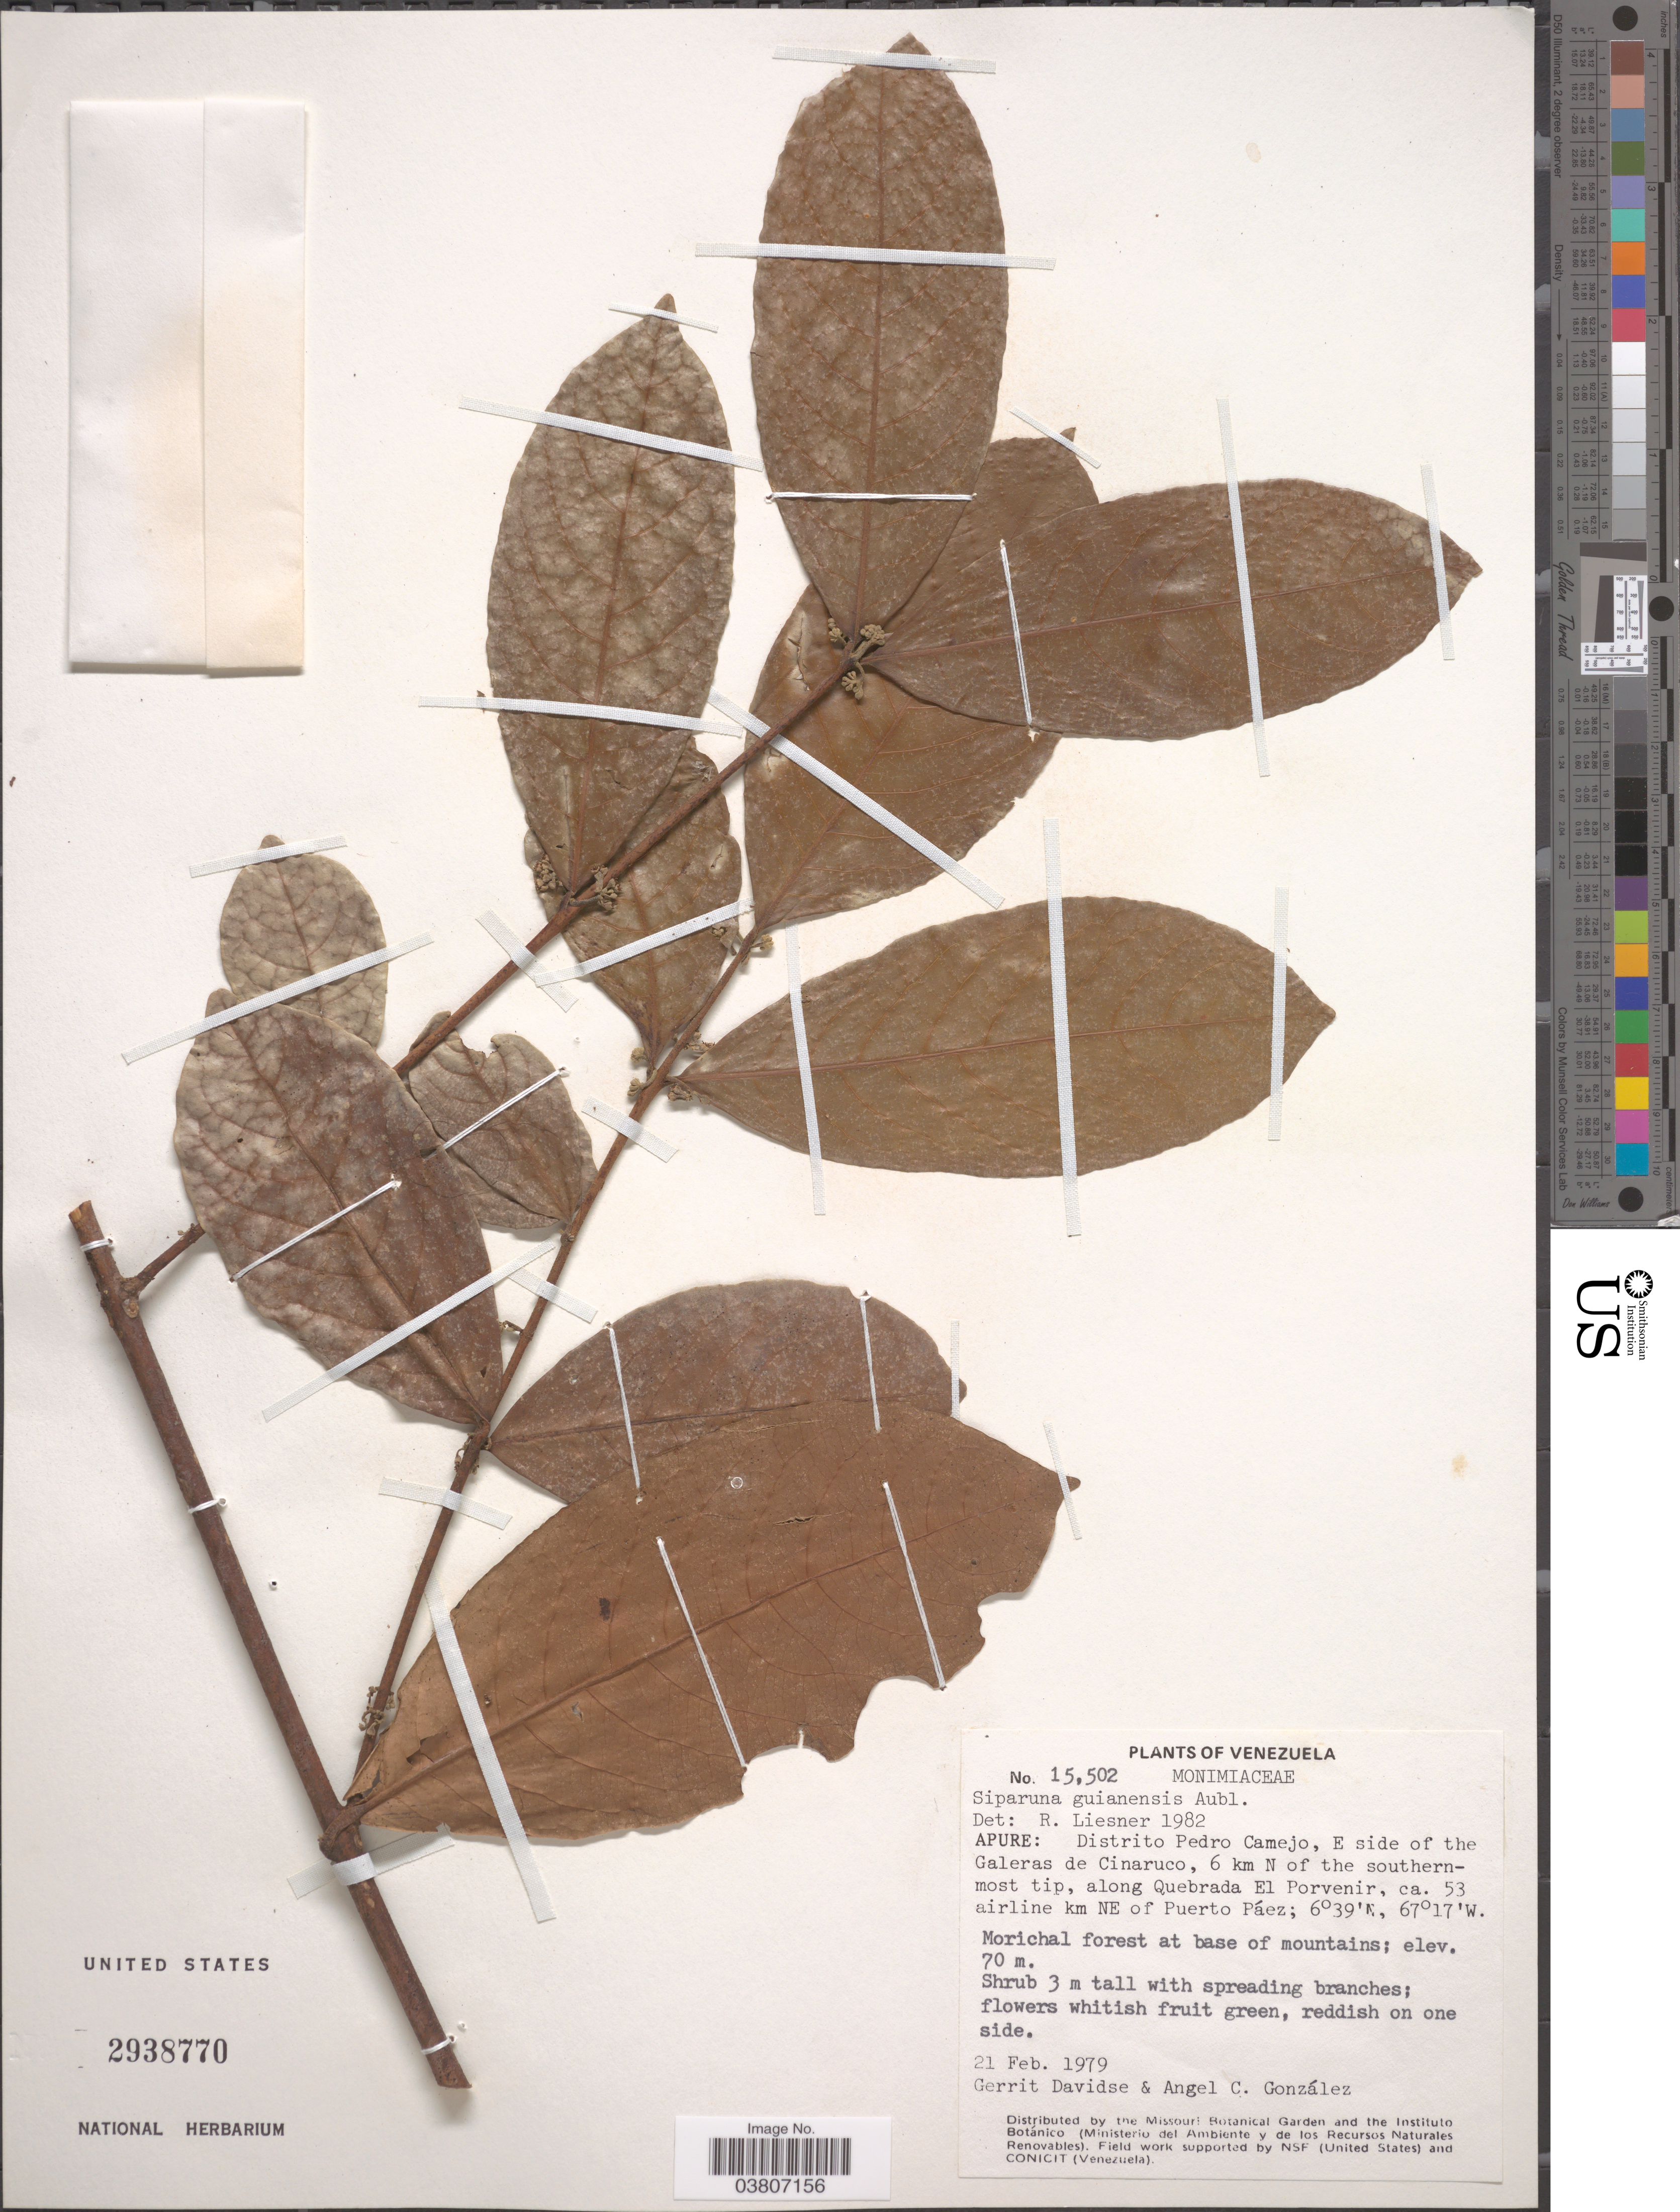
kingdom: Plantae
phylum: Tracheophyta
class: Magnoliopsida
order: Laurales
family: Siparunaceae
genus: Siparuna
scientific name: Siparuna guianensis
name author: Aubl.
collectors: G. Davidse & A. C. González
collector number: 15502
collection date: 1979-02-21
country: Venezuela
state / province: Apure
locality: Distrito Pedro Camejo, E side of the Galeras de Cinaruco, 6 km N of the southernmost tip, along Quebrada El Porvenir, ca. 53 airline km NE of Puerto Páez.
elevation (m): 70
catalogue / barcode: US 2938770